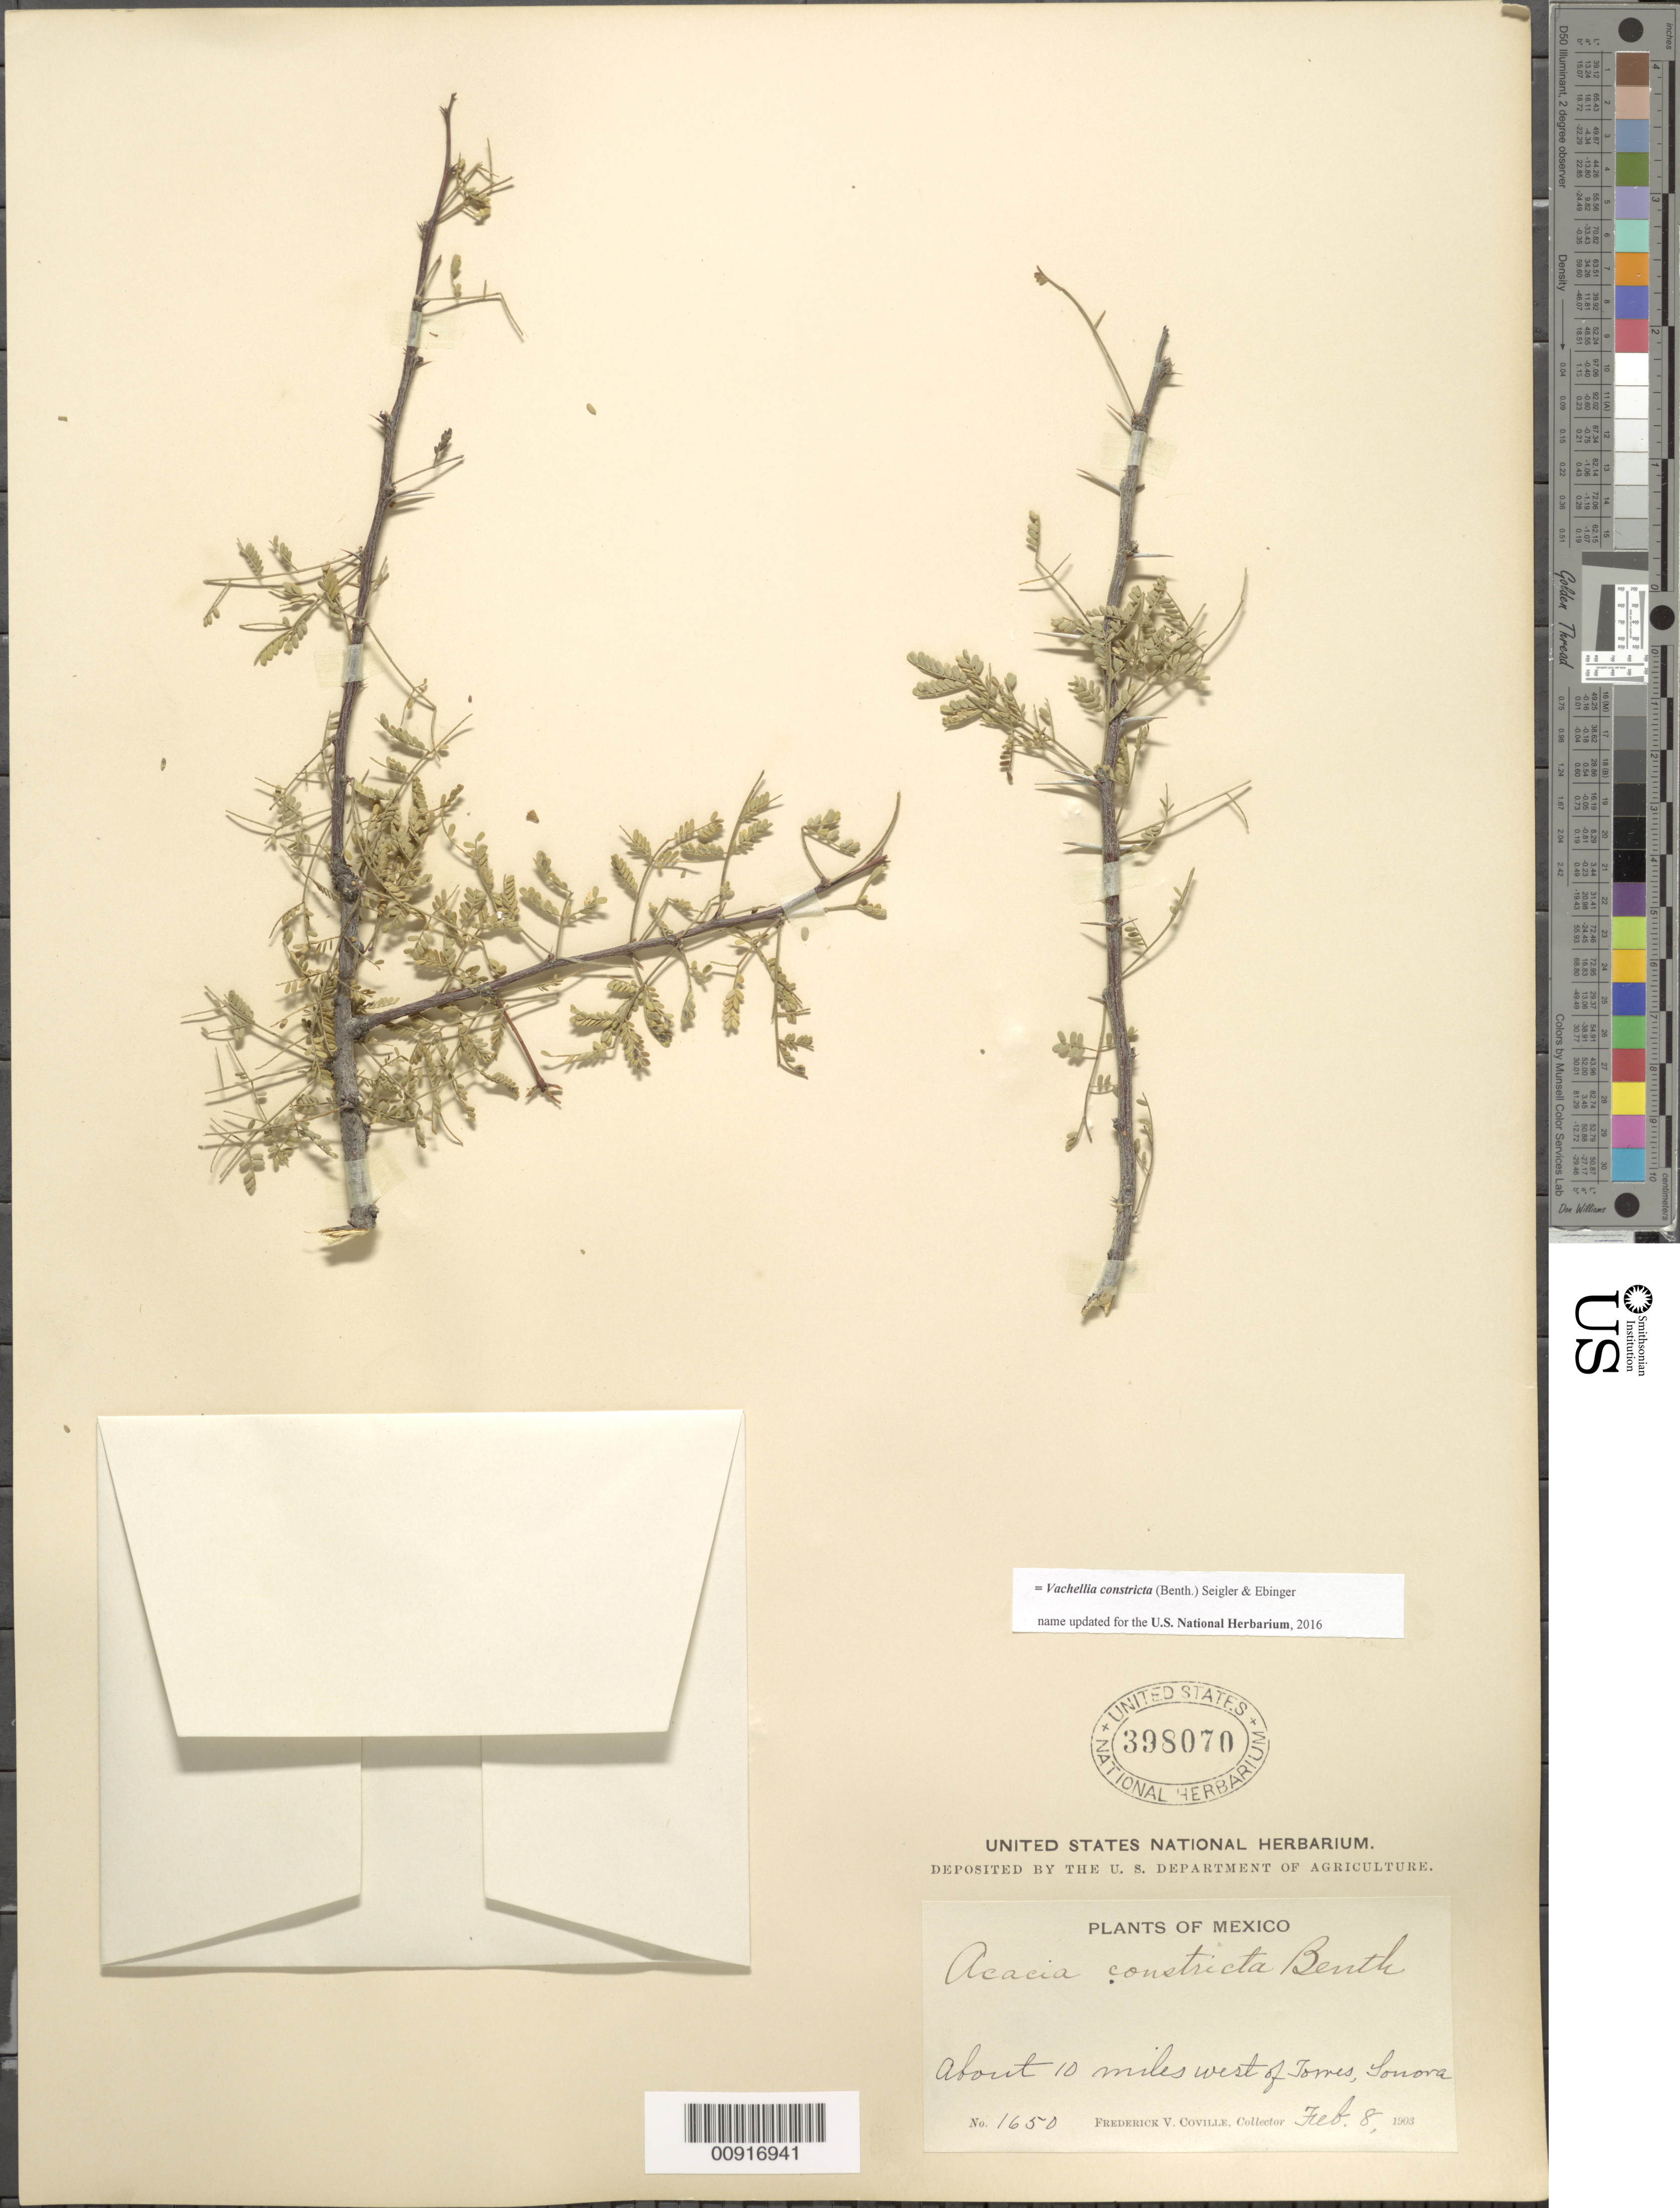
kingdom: Plantae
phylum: Tracheophyta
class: Magnoliopsida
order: Fabales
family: Fabaceae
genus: Vachellia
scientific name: Vachellia constricta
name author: (Benth.) Seigler & Ebinger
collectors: F. V. Coville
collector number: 1650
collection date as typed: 08 Feb 1903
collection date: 1903-02-08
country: Mexico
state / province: Sonora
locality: About 10 miles west of Torres, Sonora.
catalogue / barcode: US 398070